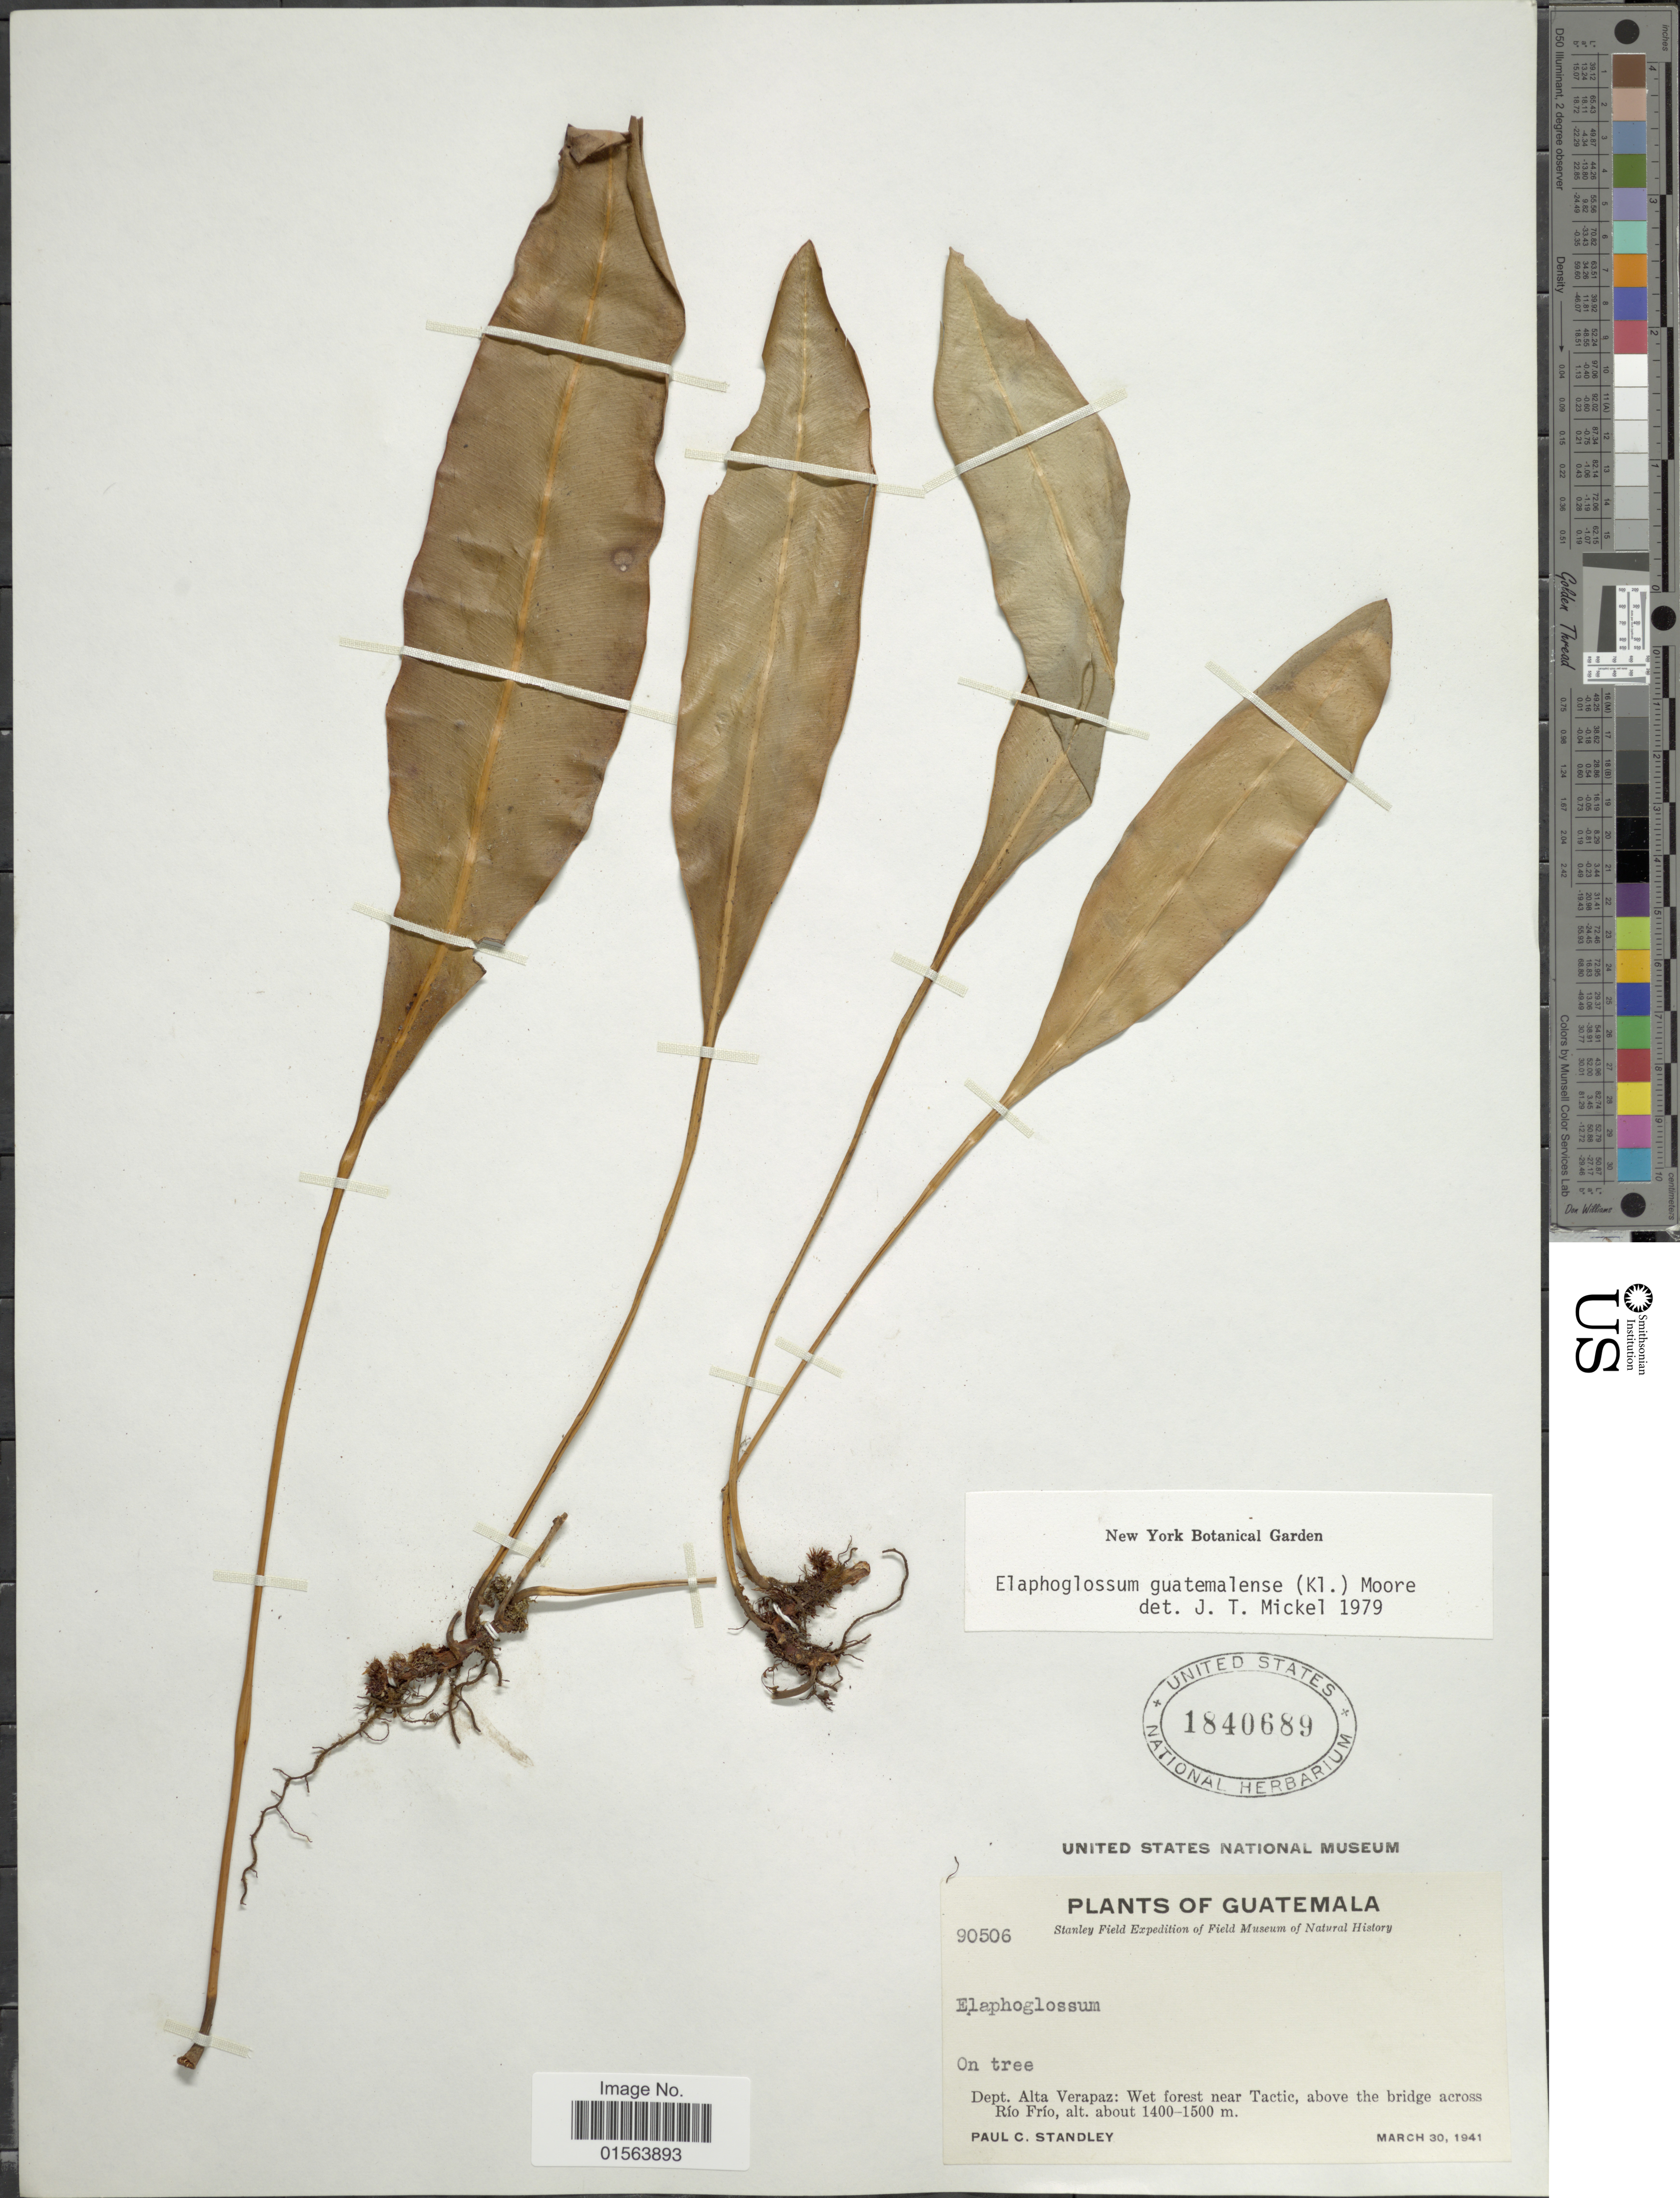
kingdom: Plantae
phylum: Tracheophyta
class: Polypodiopsida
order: Polypodiales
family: Dryopteridaceae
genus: Elaphoglossum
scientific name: Elaphoglossum guatemalense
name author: (Klotzsch) T. Moore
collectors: P. C. Standley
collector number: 90506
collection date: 1941-03-30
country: Guatemala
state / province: Alta Verapaz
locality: Dept. Alta Verapaz: wet forest near Tactic, above the bridge across Rio Frio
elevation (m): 1400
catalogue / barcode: US 1840689